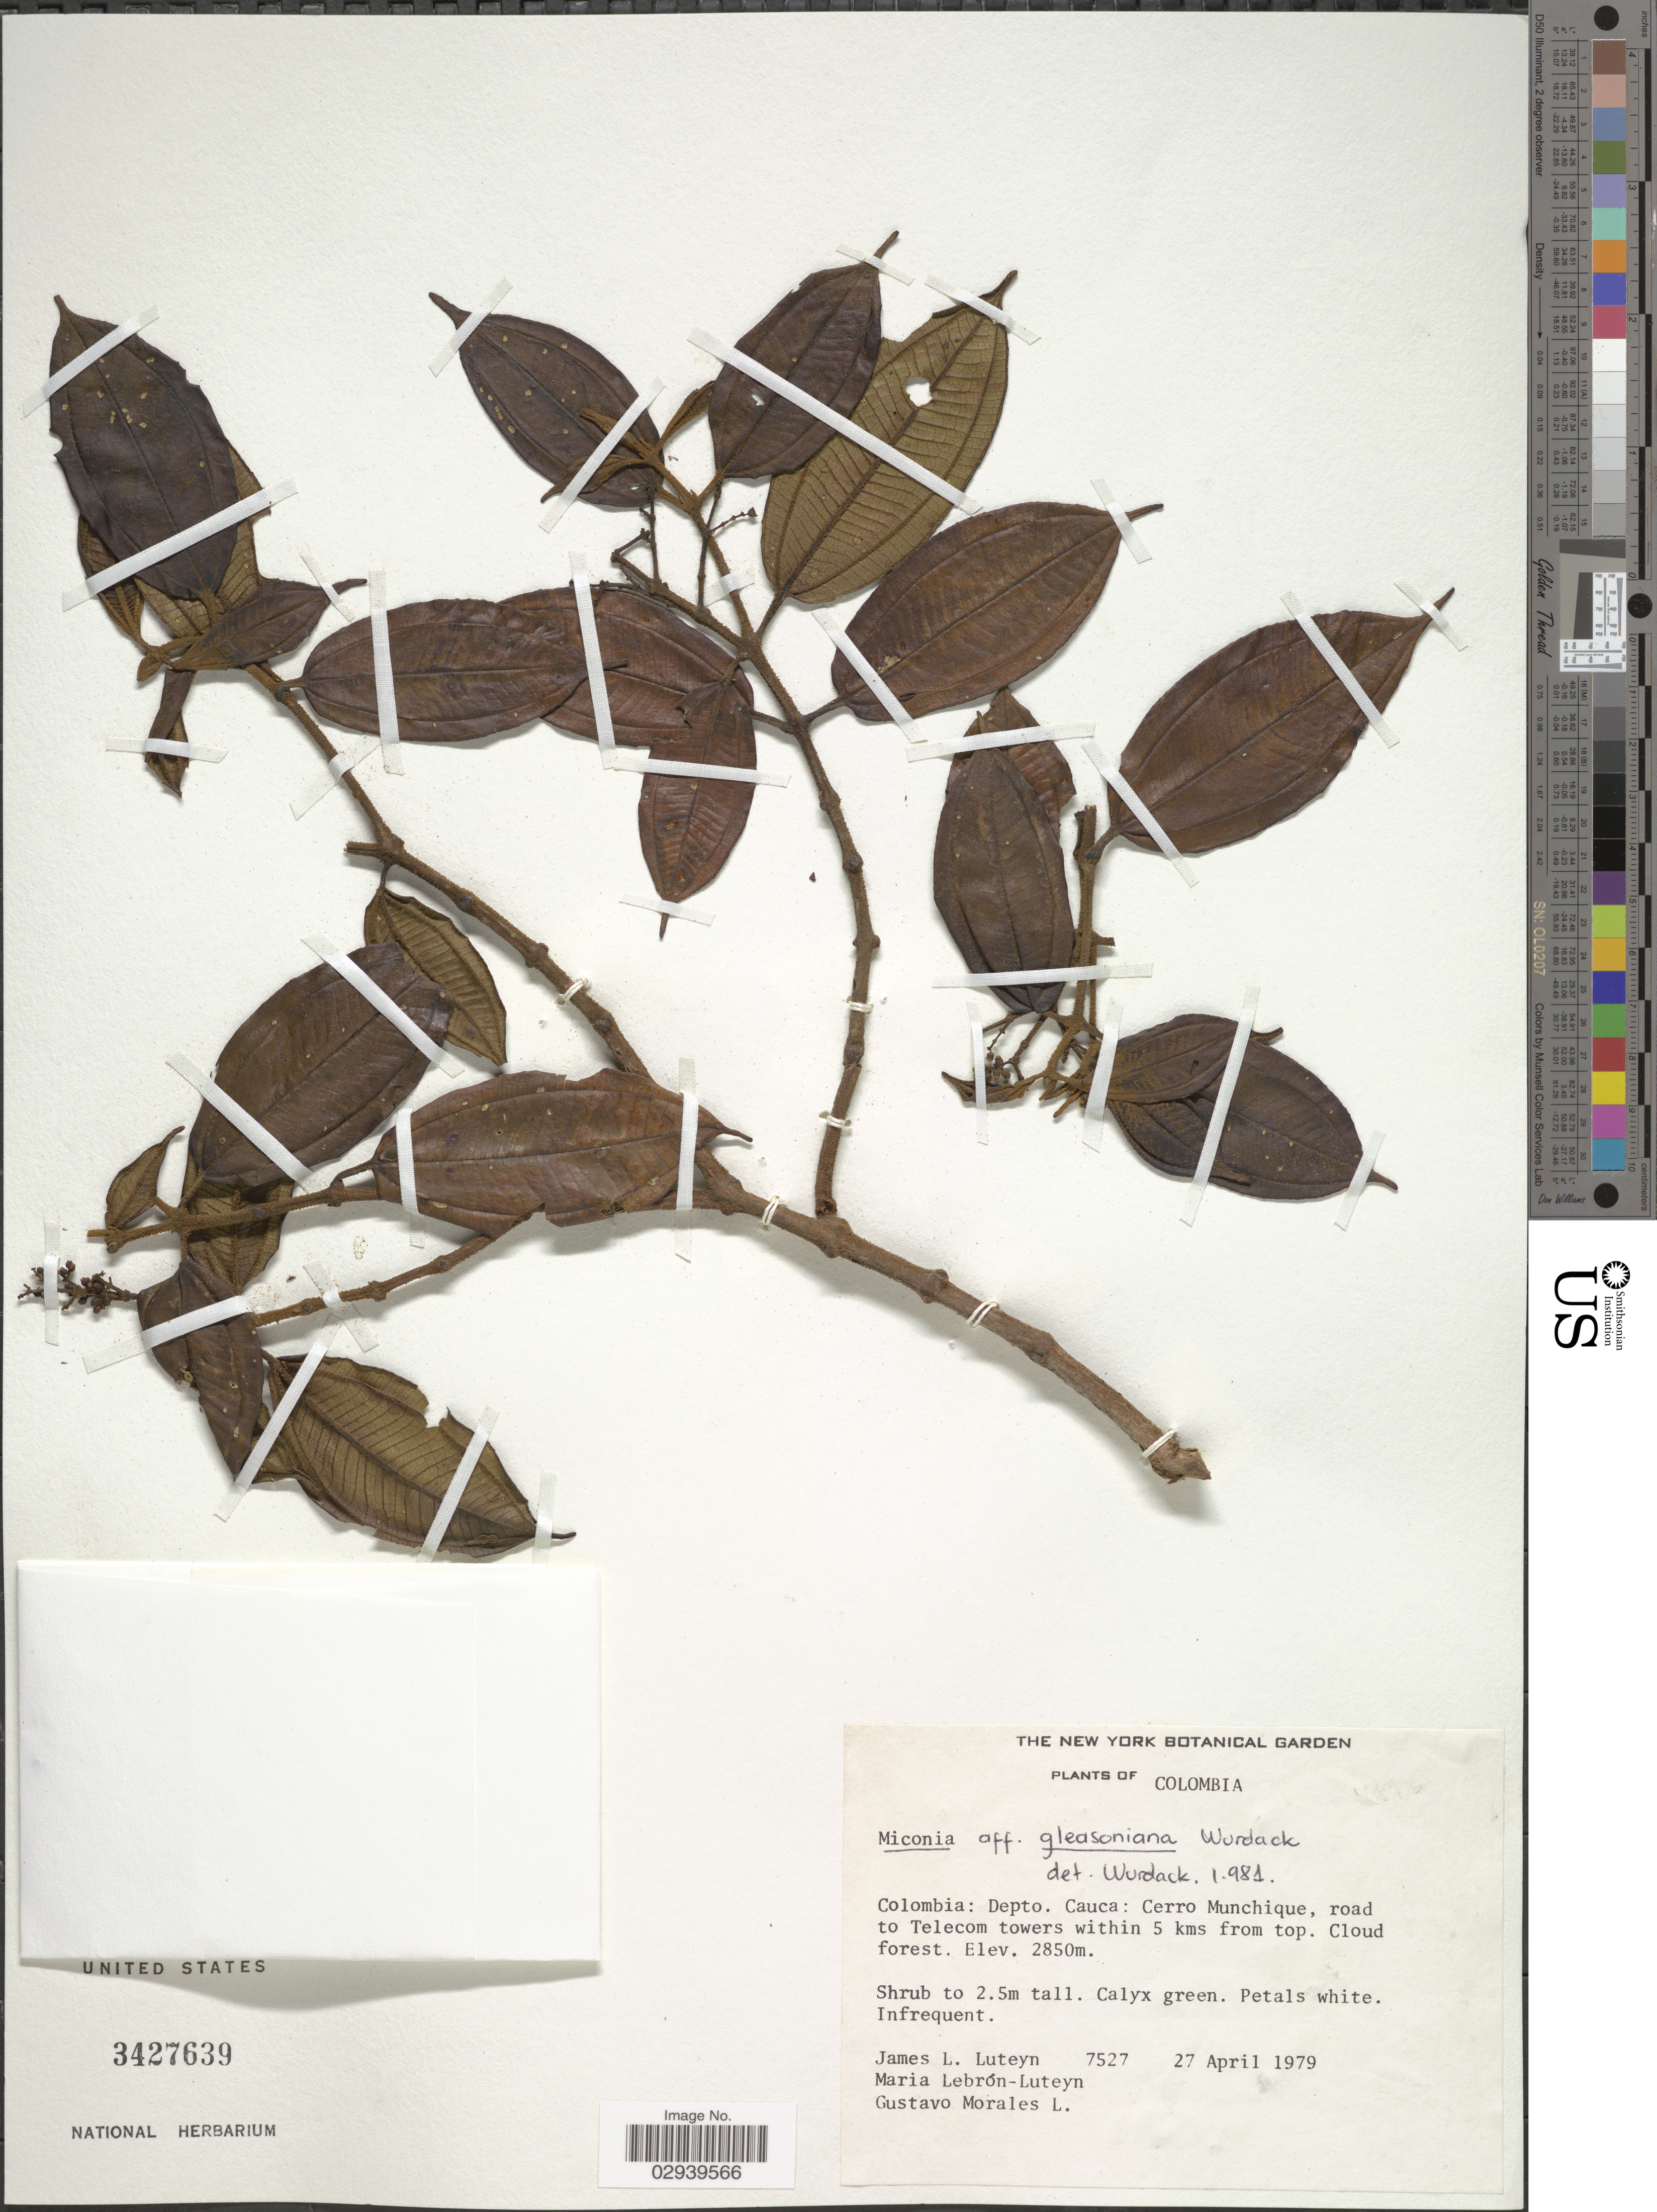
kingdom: Plantae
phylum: Tracheophyta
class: Magnoliopsida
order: Myrtales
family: Melastomataceae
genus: Miconia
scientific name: Miconia gleasoniana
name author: Wurdack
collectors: J. Luteyn, M. L. Lebrón-Luteyn & G. Morales L.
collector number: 7527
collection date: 1979-04-27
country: Colombia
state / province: Cauca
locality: Cerro Munchique, road to Telecom towers within 5 kms from top.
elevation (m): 2850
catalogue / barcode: US 3427639